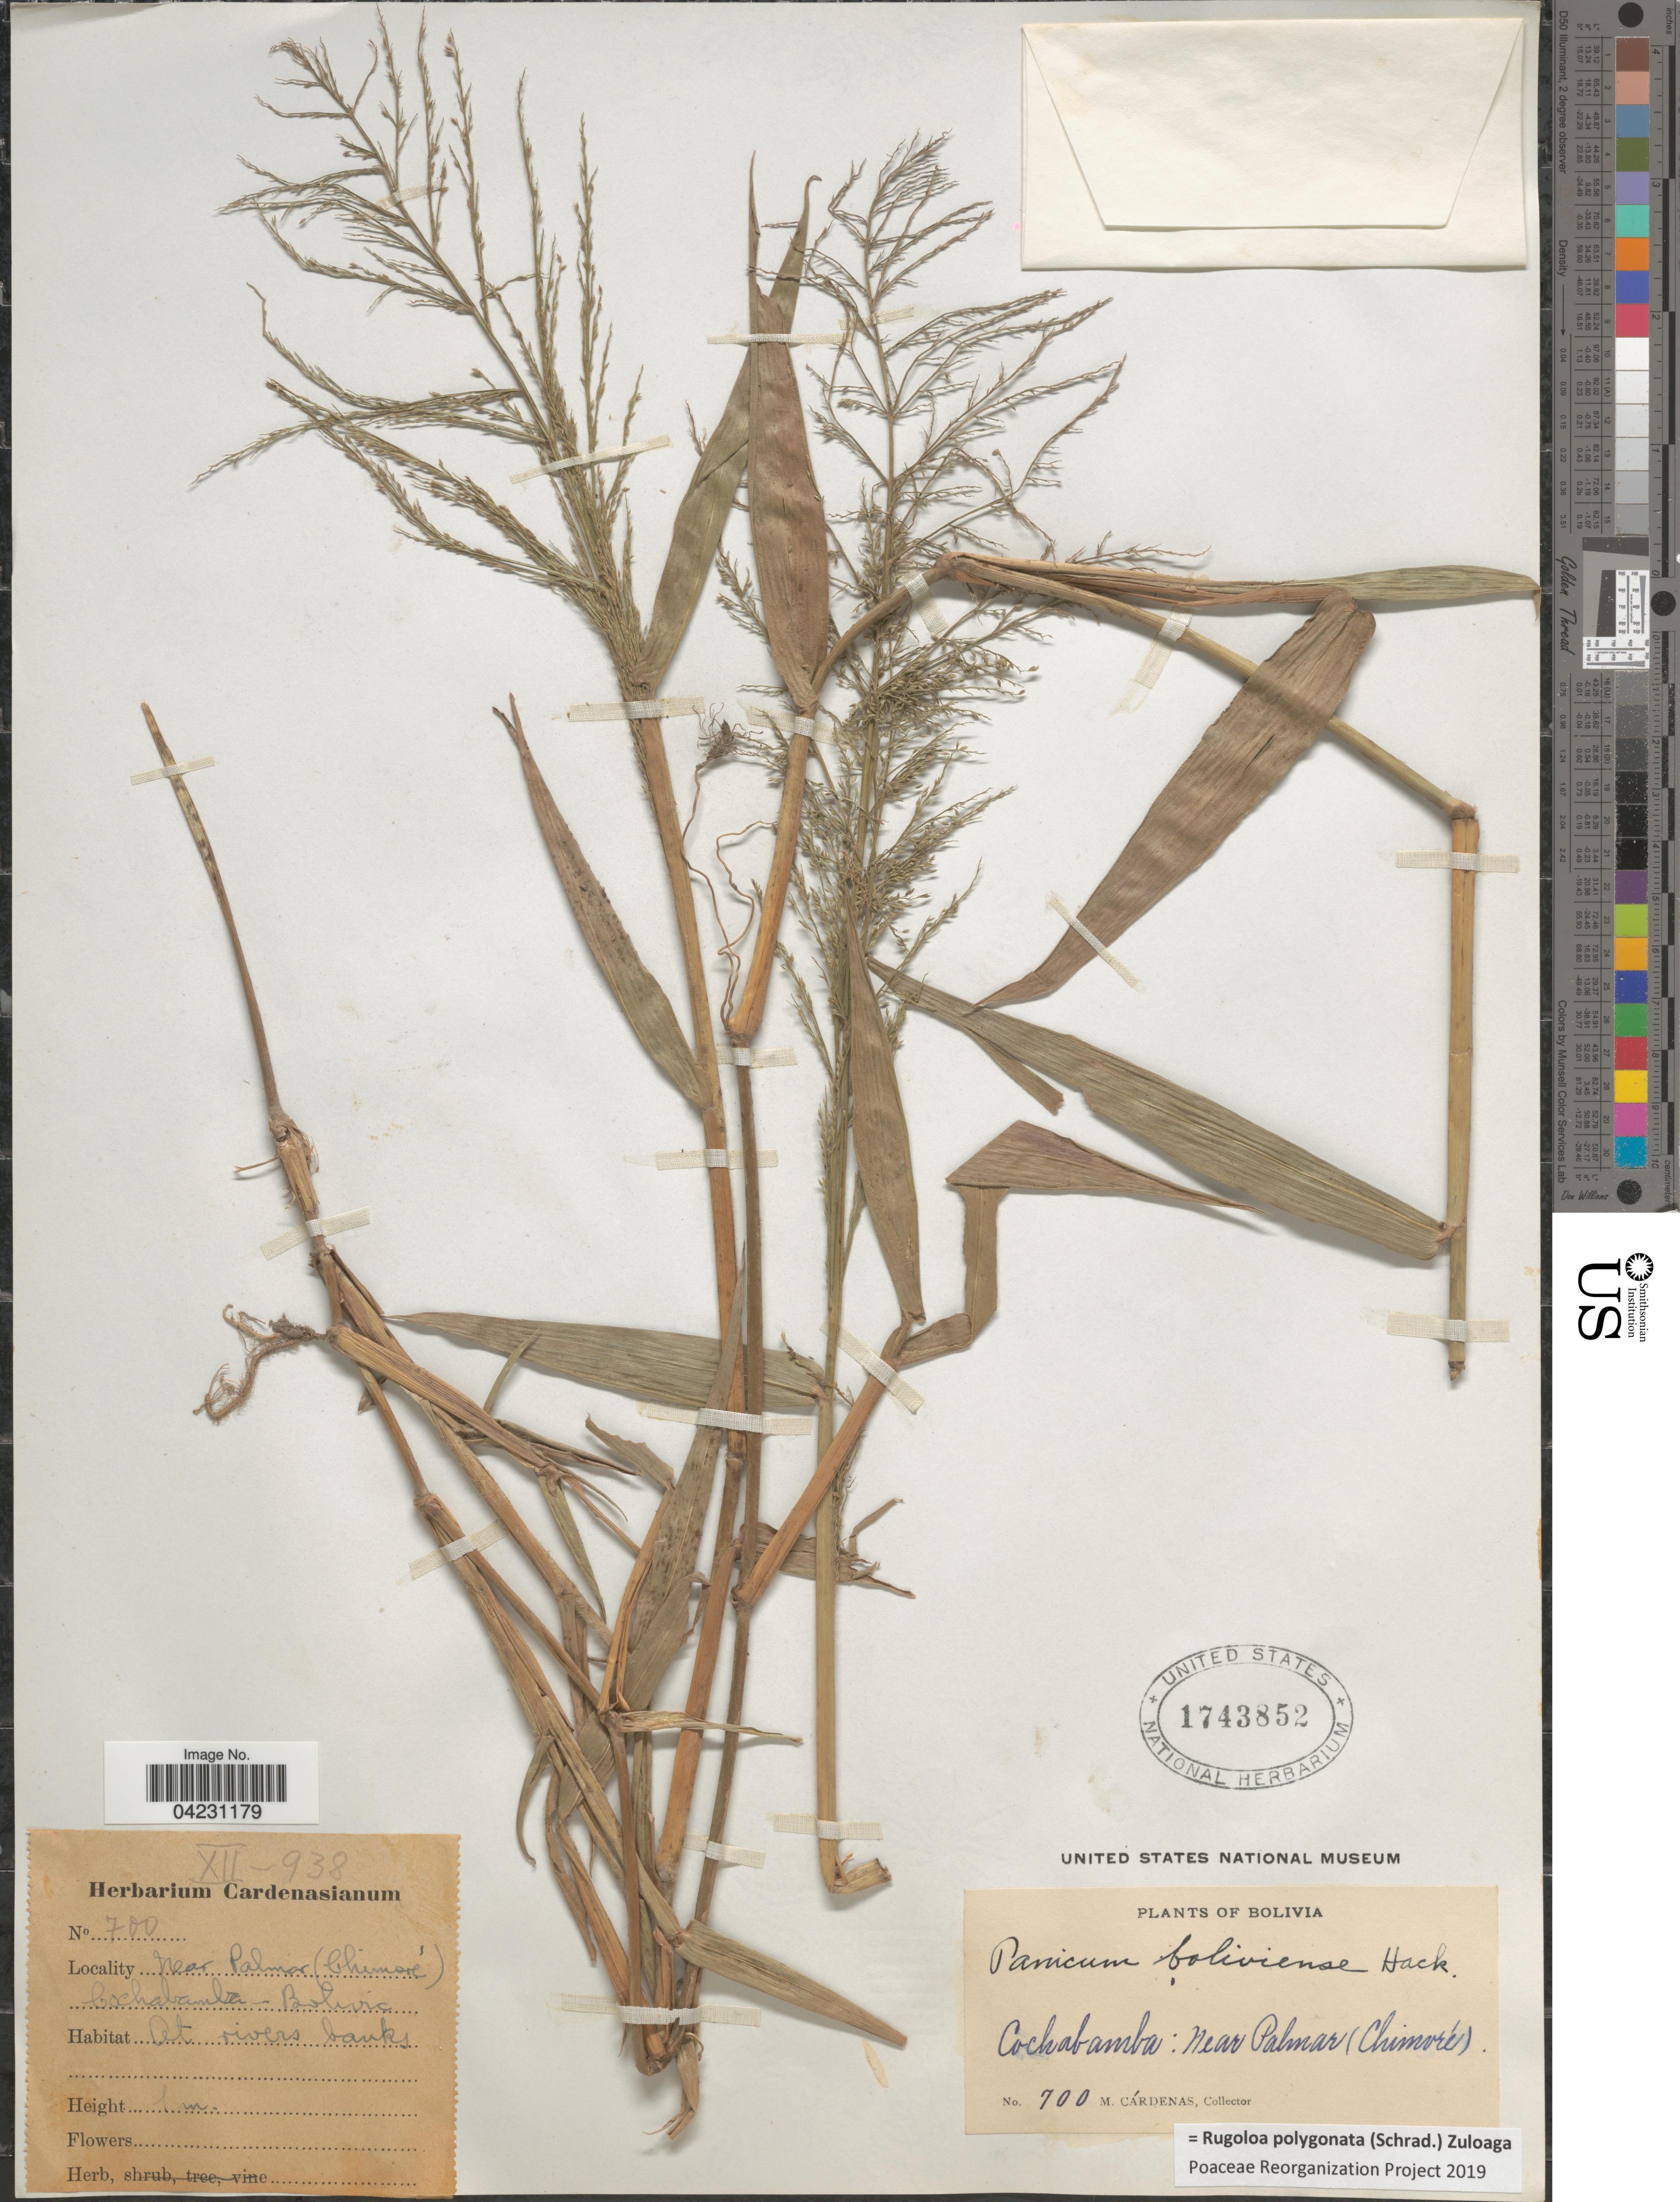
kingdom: Plantae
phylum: Tracheophyta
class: Liliopsida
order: Poales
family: Poaceae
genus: Rugoloa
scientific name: Rugoloa polygonata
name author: (Schrad.) Zuloaga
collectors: M. Cárdenas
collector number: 700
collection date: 1938-12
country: Bolivia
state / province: Cochabamba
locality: Near Palmar (Chimoré). At rivers banks.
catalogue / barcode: US 1743852